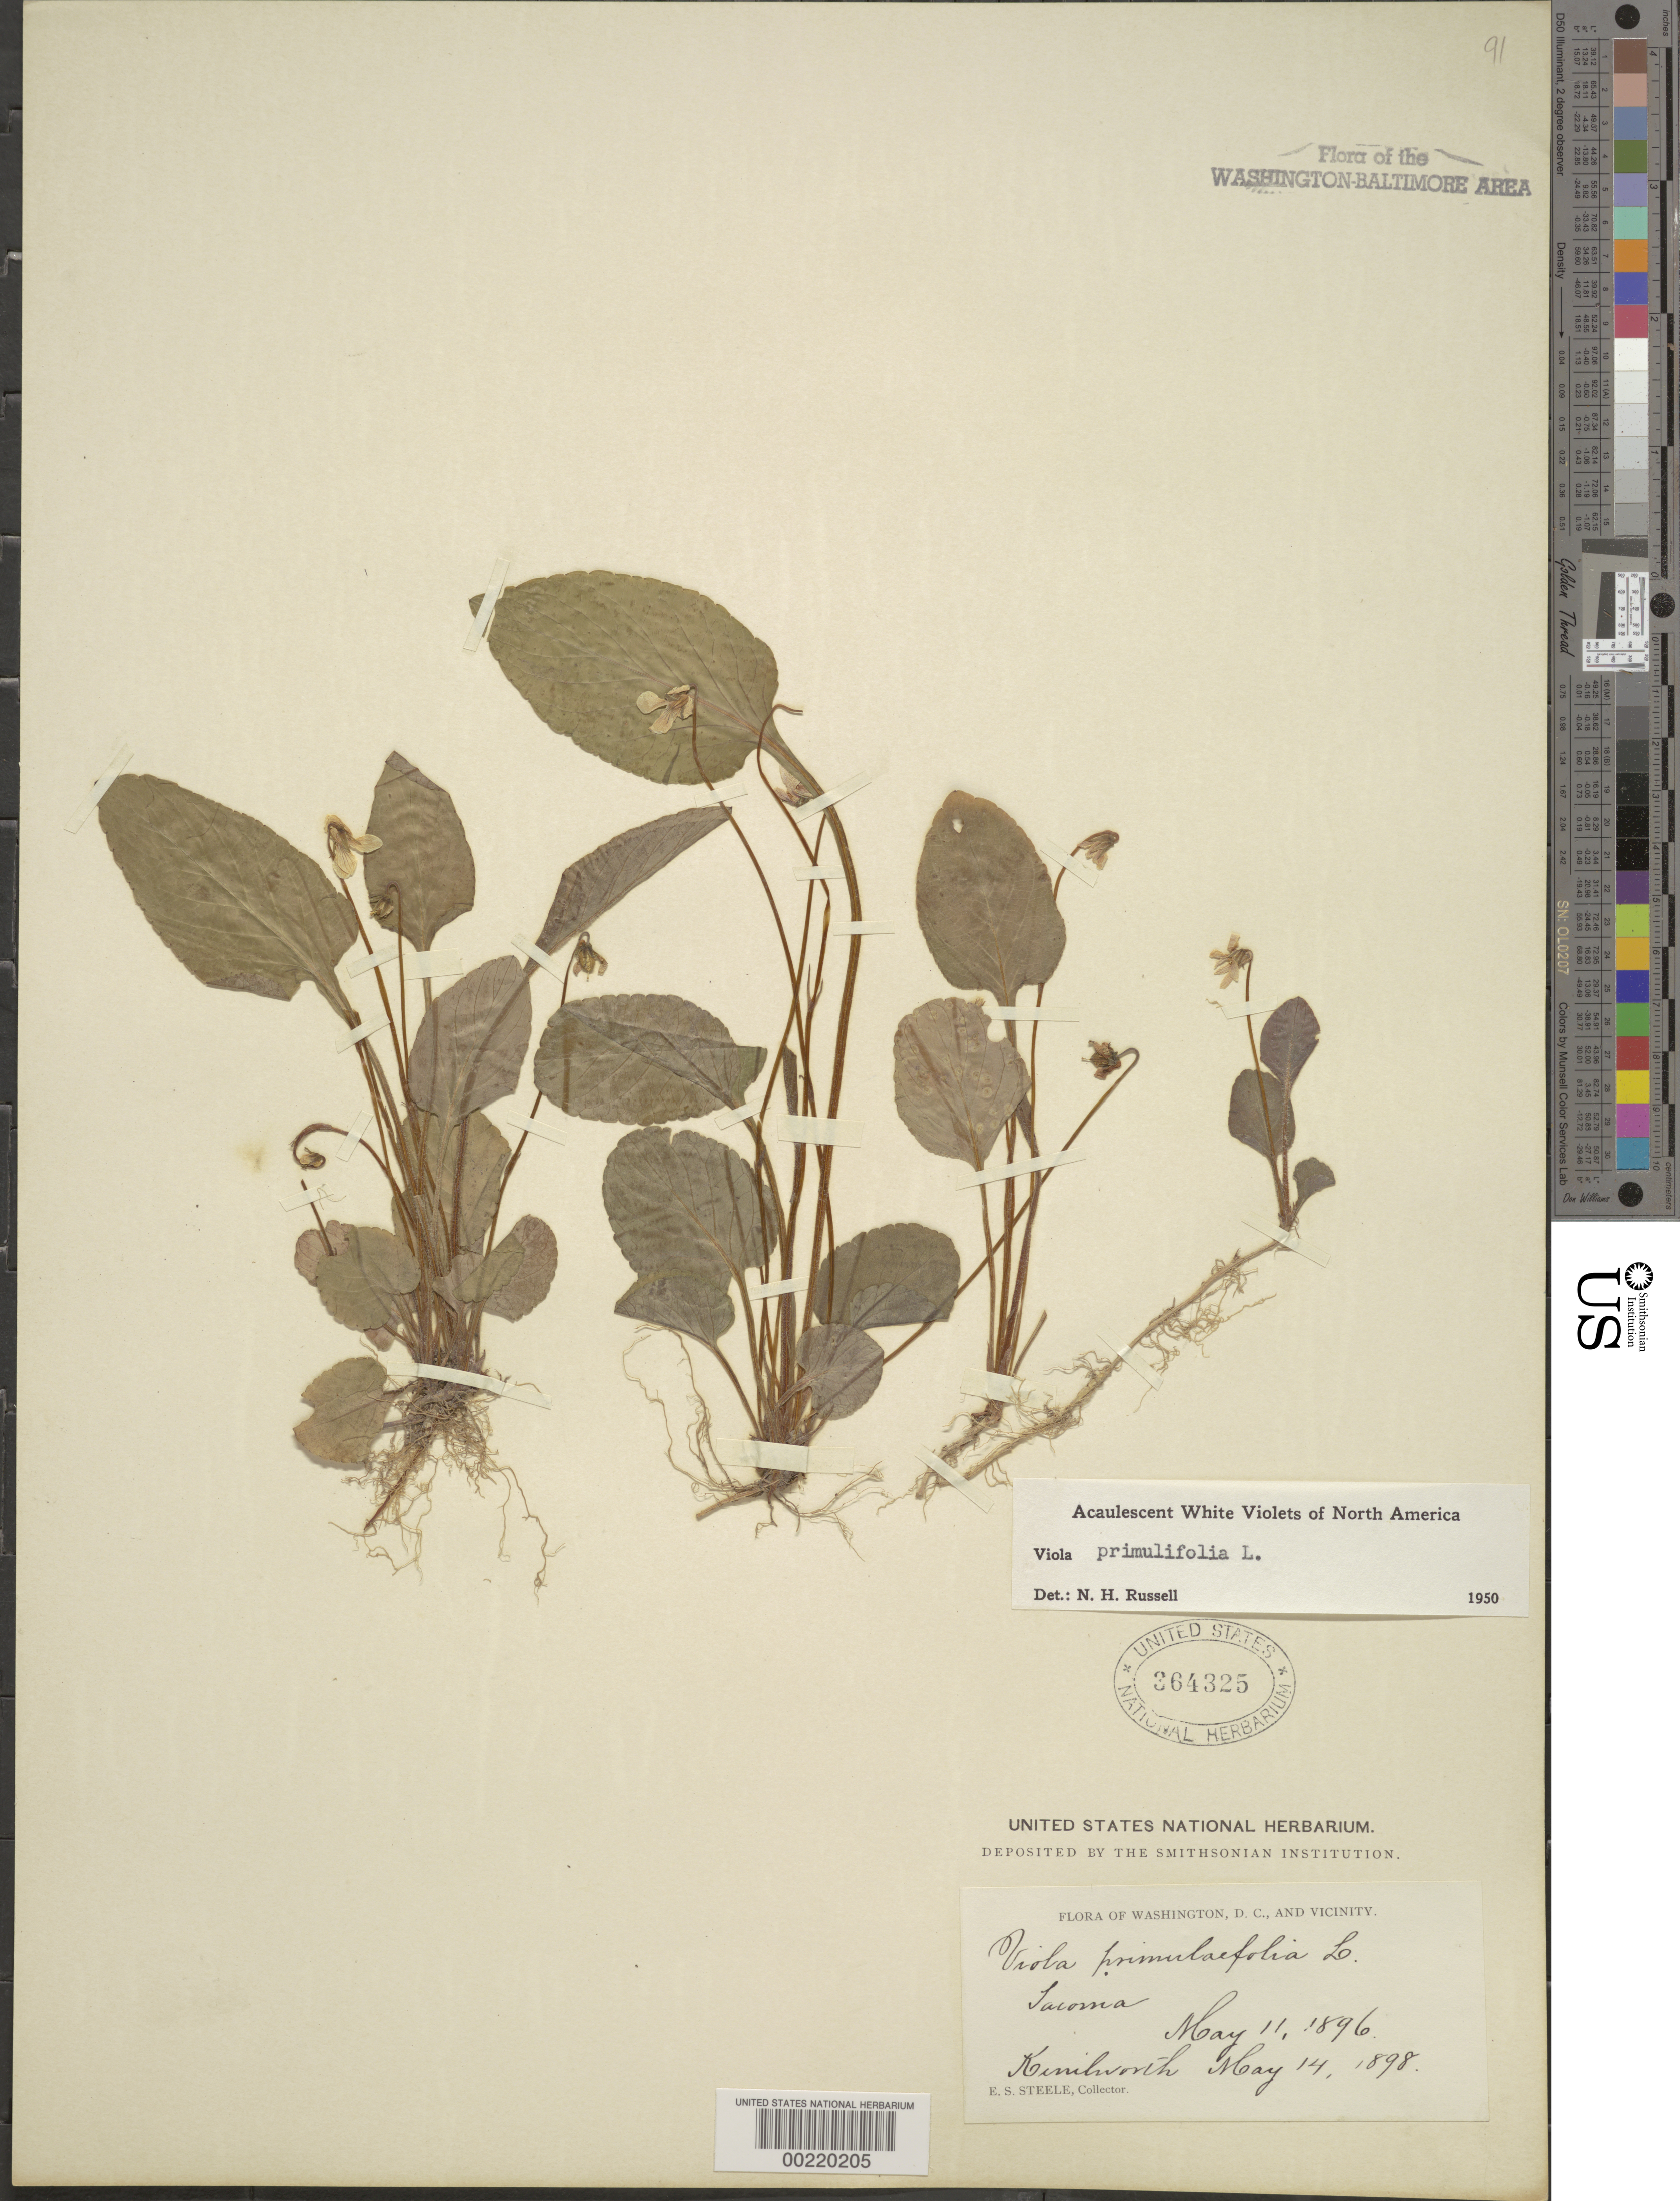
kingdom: Plantae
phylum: Tracheophyta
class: Magnoliopsida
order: Malpighiales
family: Violaceae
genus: Viola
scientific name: Viola primulifolia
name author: L.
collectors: E. Steele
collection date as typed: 11 May 1896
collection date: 1896-05-11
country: United States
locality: Takoma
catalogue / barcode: US 364325